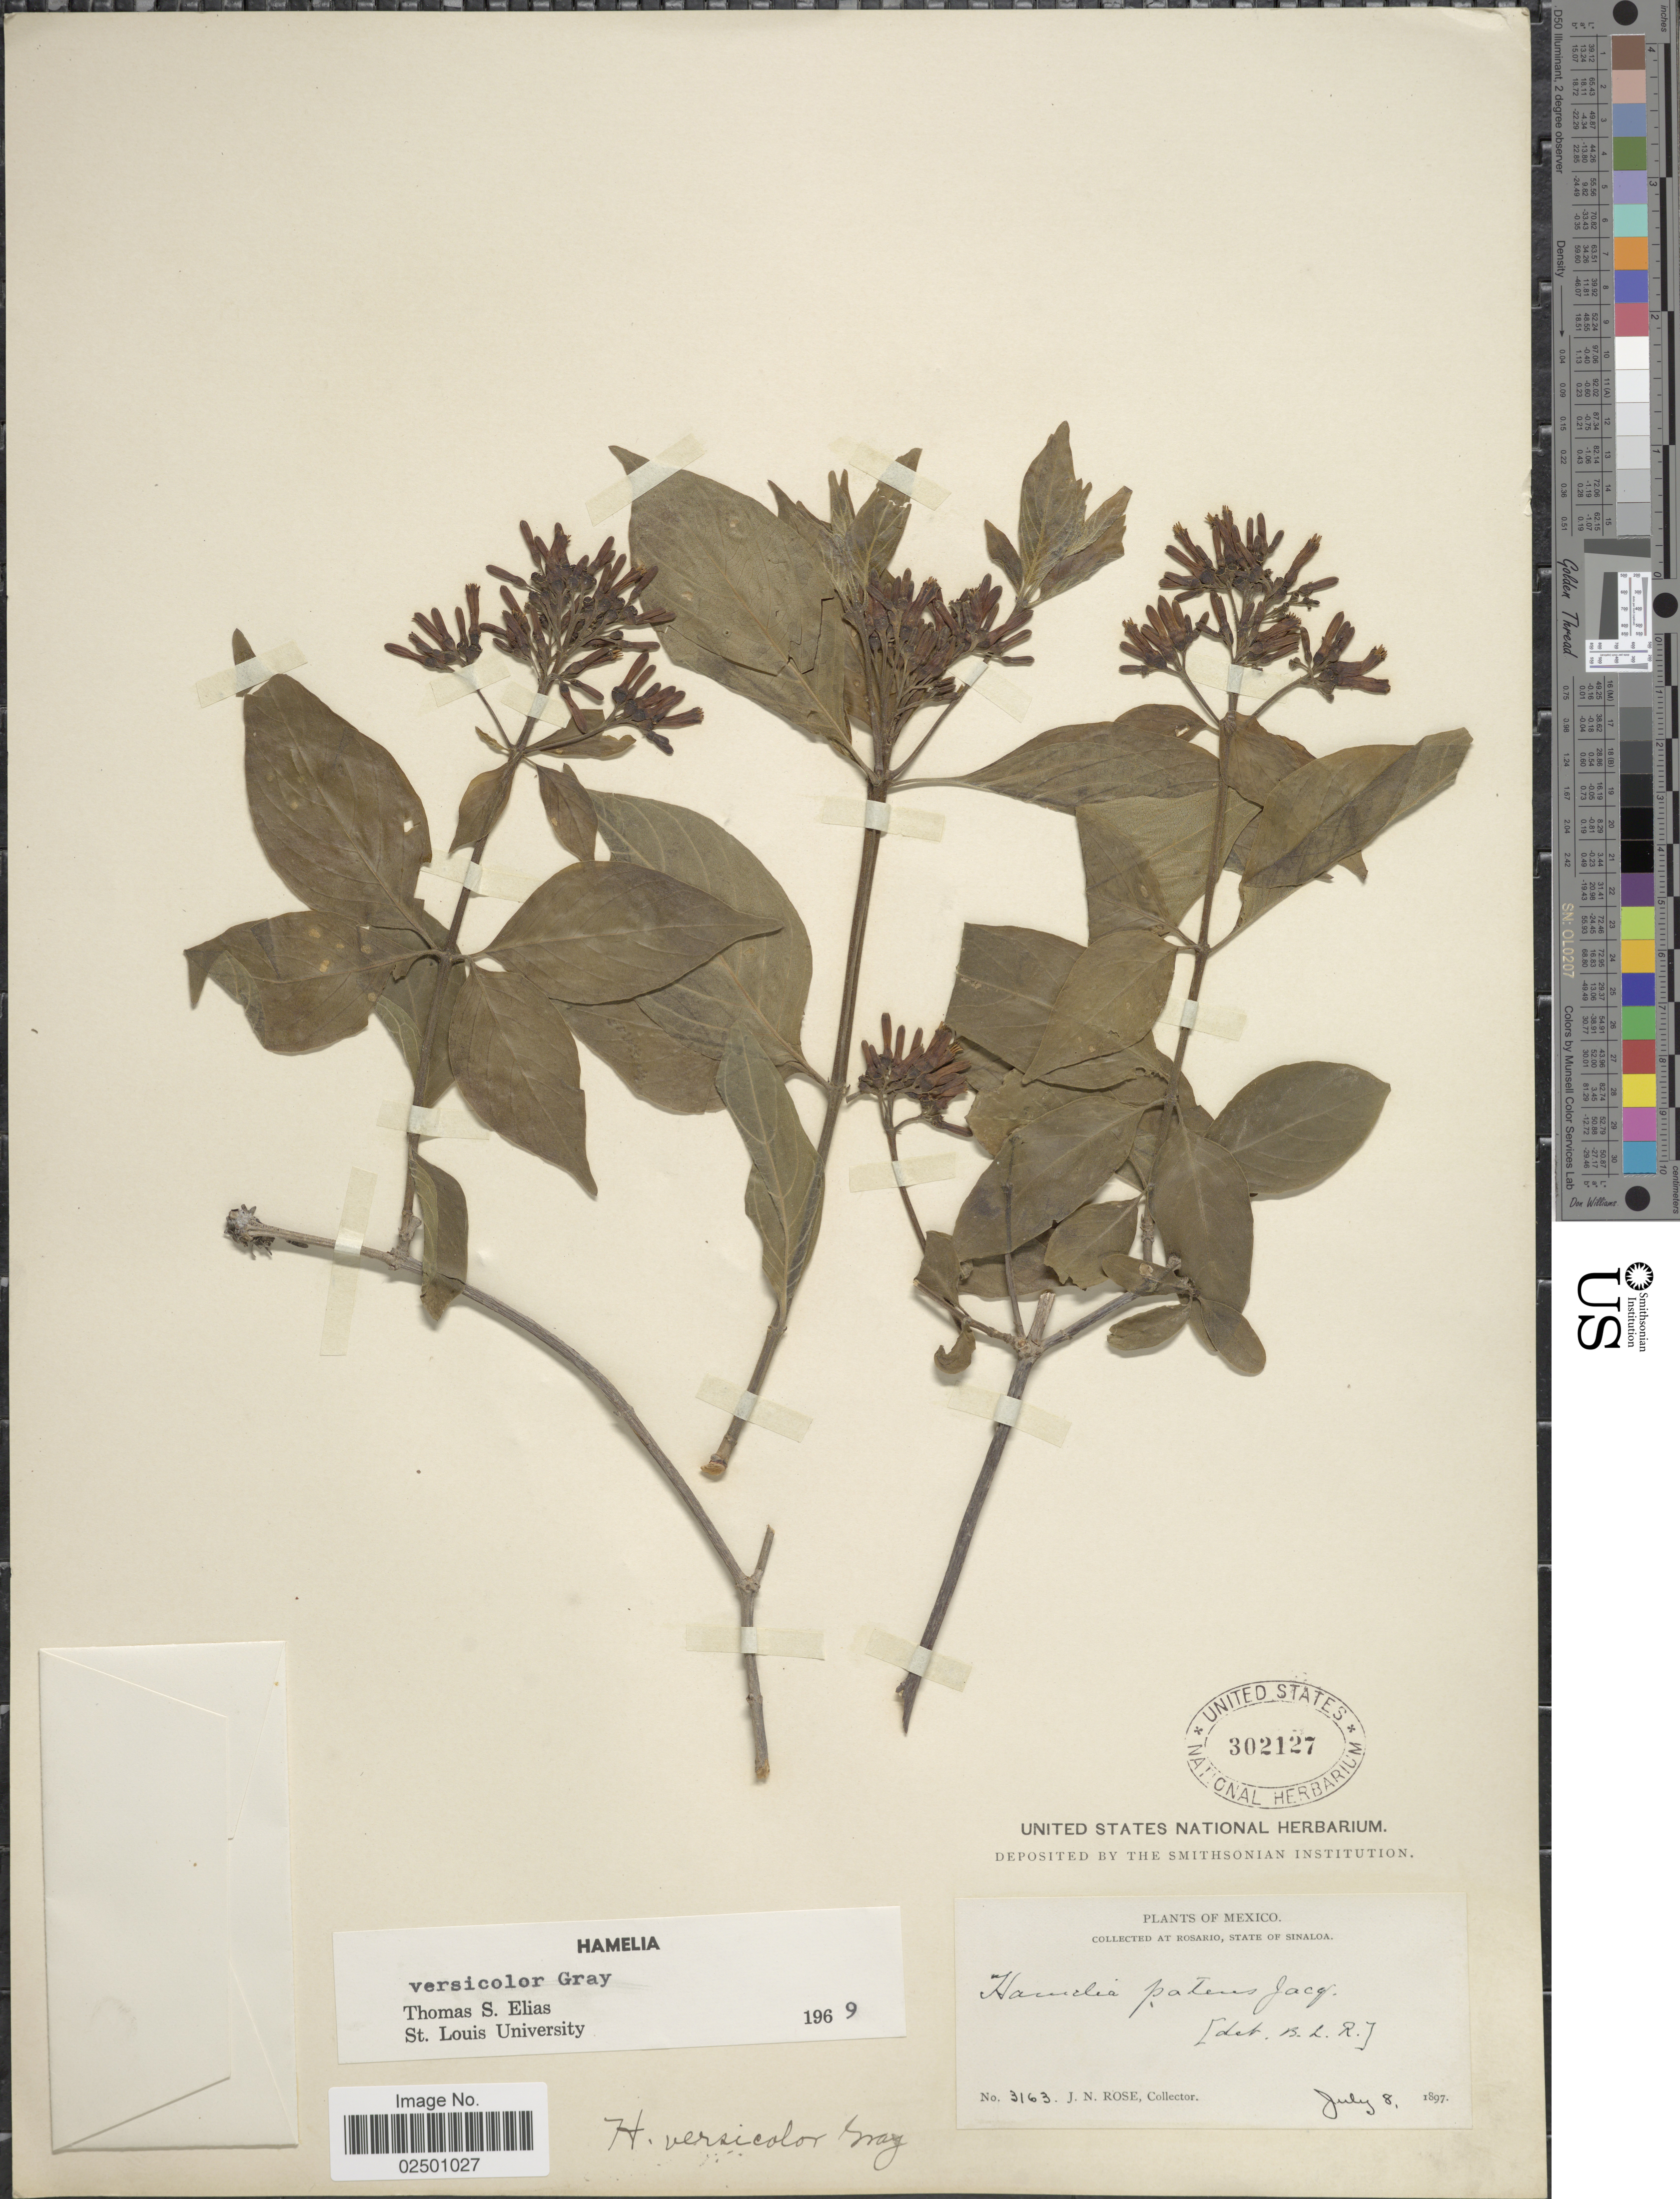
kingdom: Plantae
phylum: Tracheophyta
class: Magnoliopsida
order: Gentianales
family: Rubiaceae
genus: Hamelia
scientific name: Hamelia versicolor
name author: A. Gray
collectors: J. N. Rose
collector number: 3163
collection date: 1897-07-08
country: Mexico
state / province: Sinaloa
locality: Rosario, State of Sinaloa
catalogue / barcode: US 302127